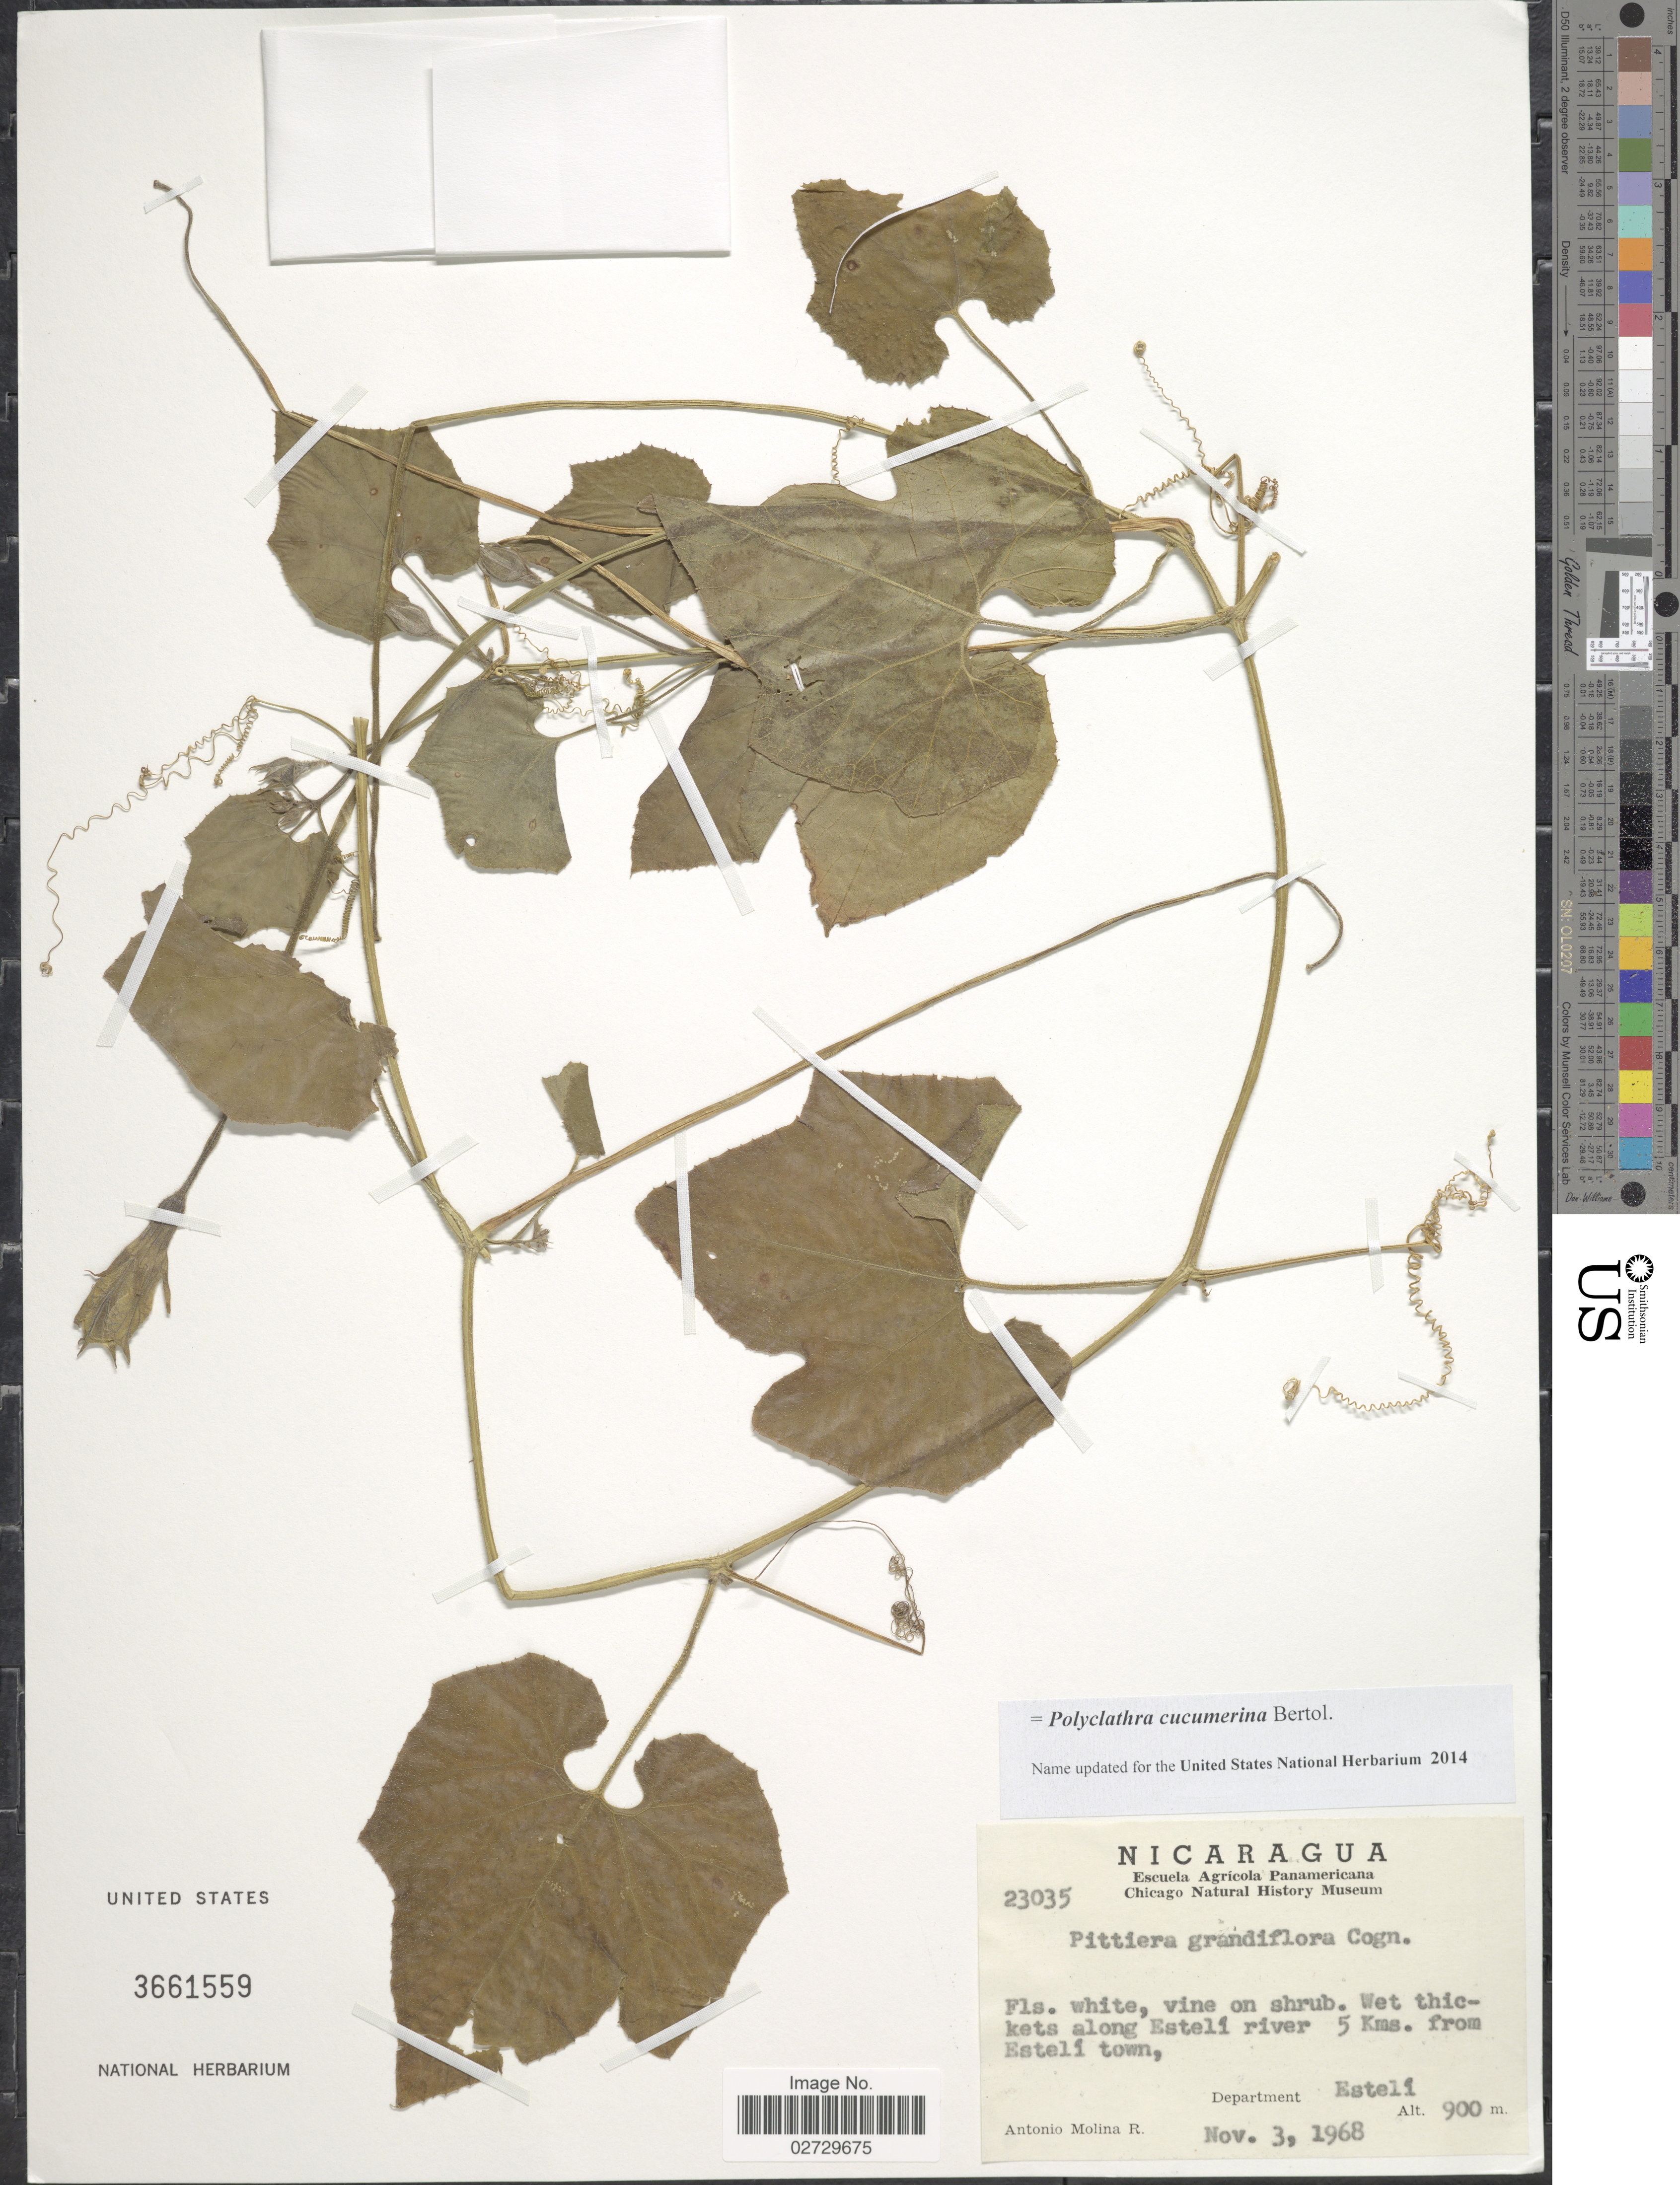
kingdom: Plantae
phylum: Tracheophyta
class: Magnoliopsida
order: Cucurbitales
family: Cucurbitaceae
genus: Polyclathra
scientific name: Polyclathra cucumerina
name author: Bertol.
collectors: A. Molina R.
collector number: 23035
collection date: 1968-11-03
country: Nicaragua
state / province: Esteli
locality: Wet thickets along Esteli river 5 Kms. from Esteli town, Department Esteli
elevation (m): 900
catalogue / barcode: US 3661559